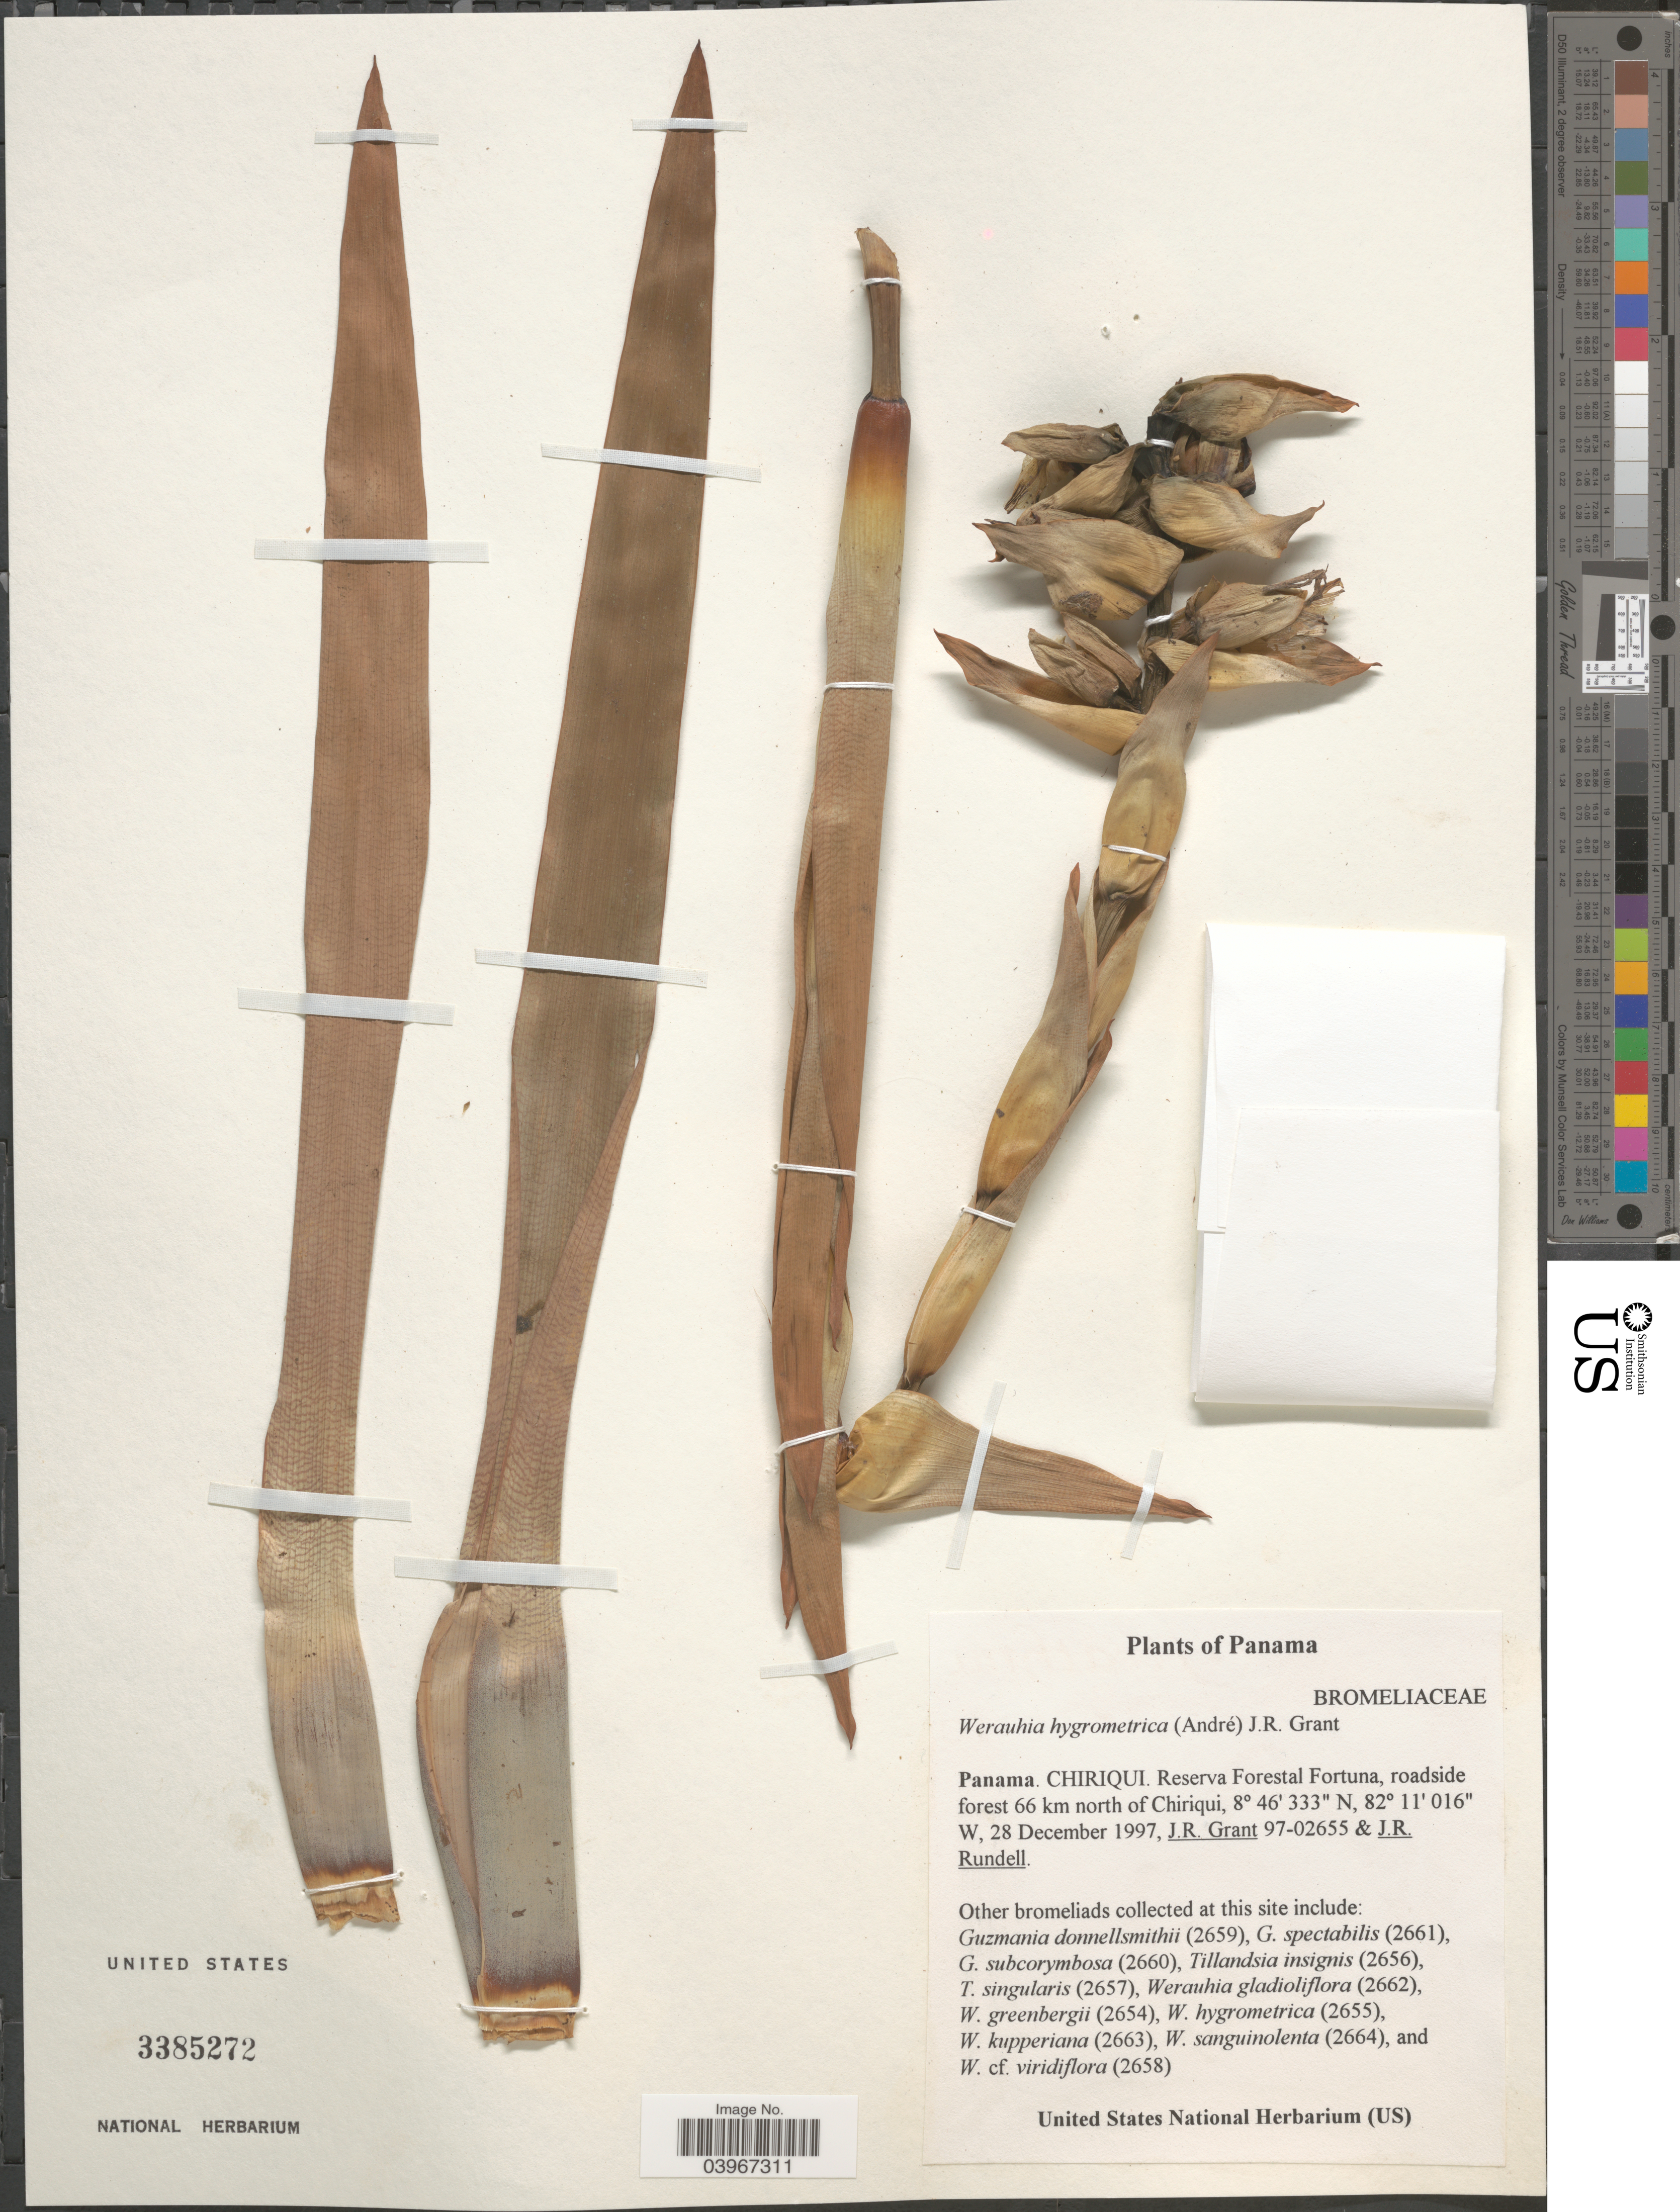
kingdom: Plantae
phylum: Tracheophyta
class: Liliopsida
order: Poales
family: Bromeliaceae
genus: Werauhia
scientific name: Werauhia hygrometrica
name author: (André) J.R. Grant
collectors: J. Grant & J. R. Rundell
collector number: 97-02655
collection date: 1997-12-28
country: Panama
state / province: Chiriqui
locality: Reserva Forestal Fortuna, roadside forest 66 km north of Chiriqui.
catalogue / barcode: US 3385272